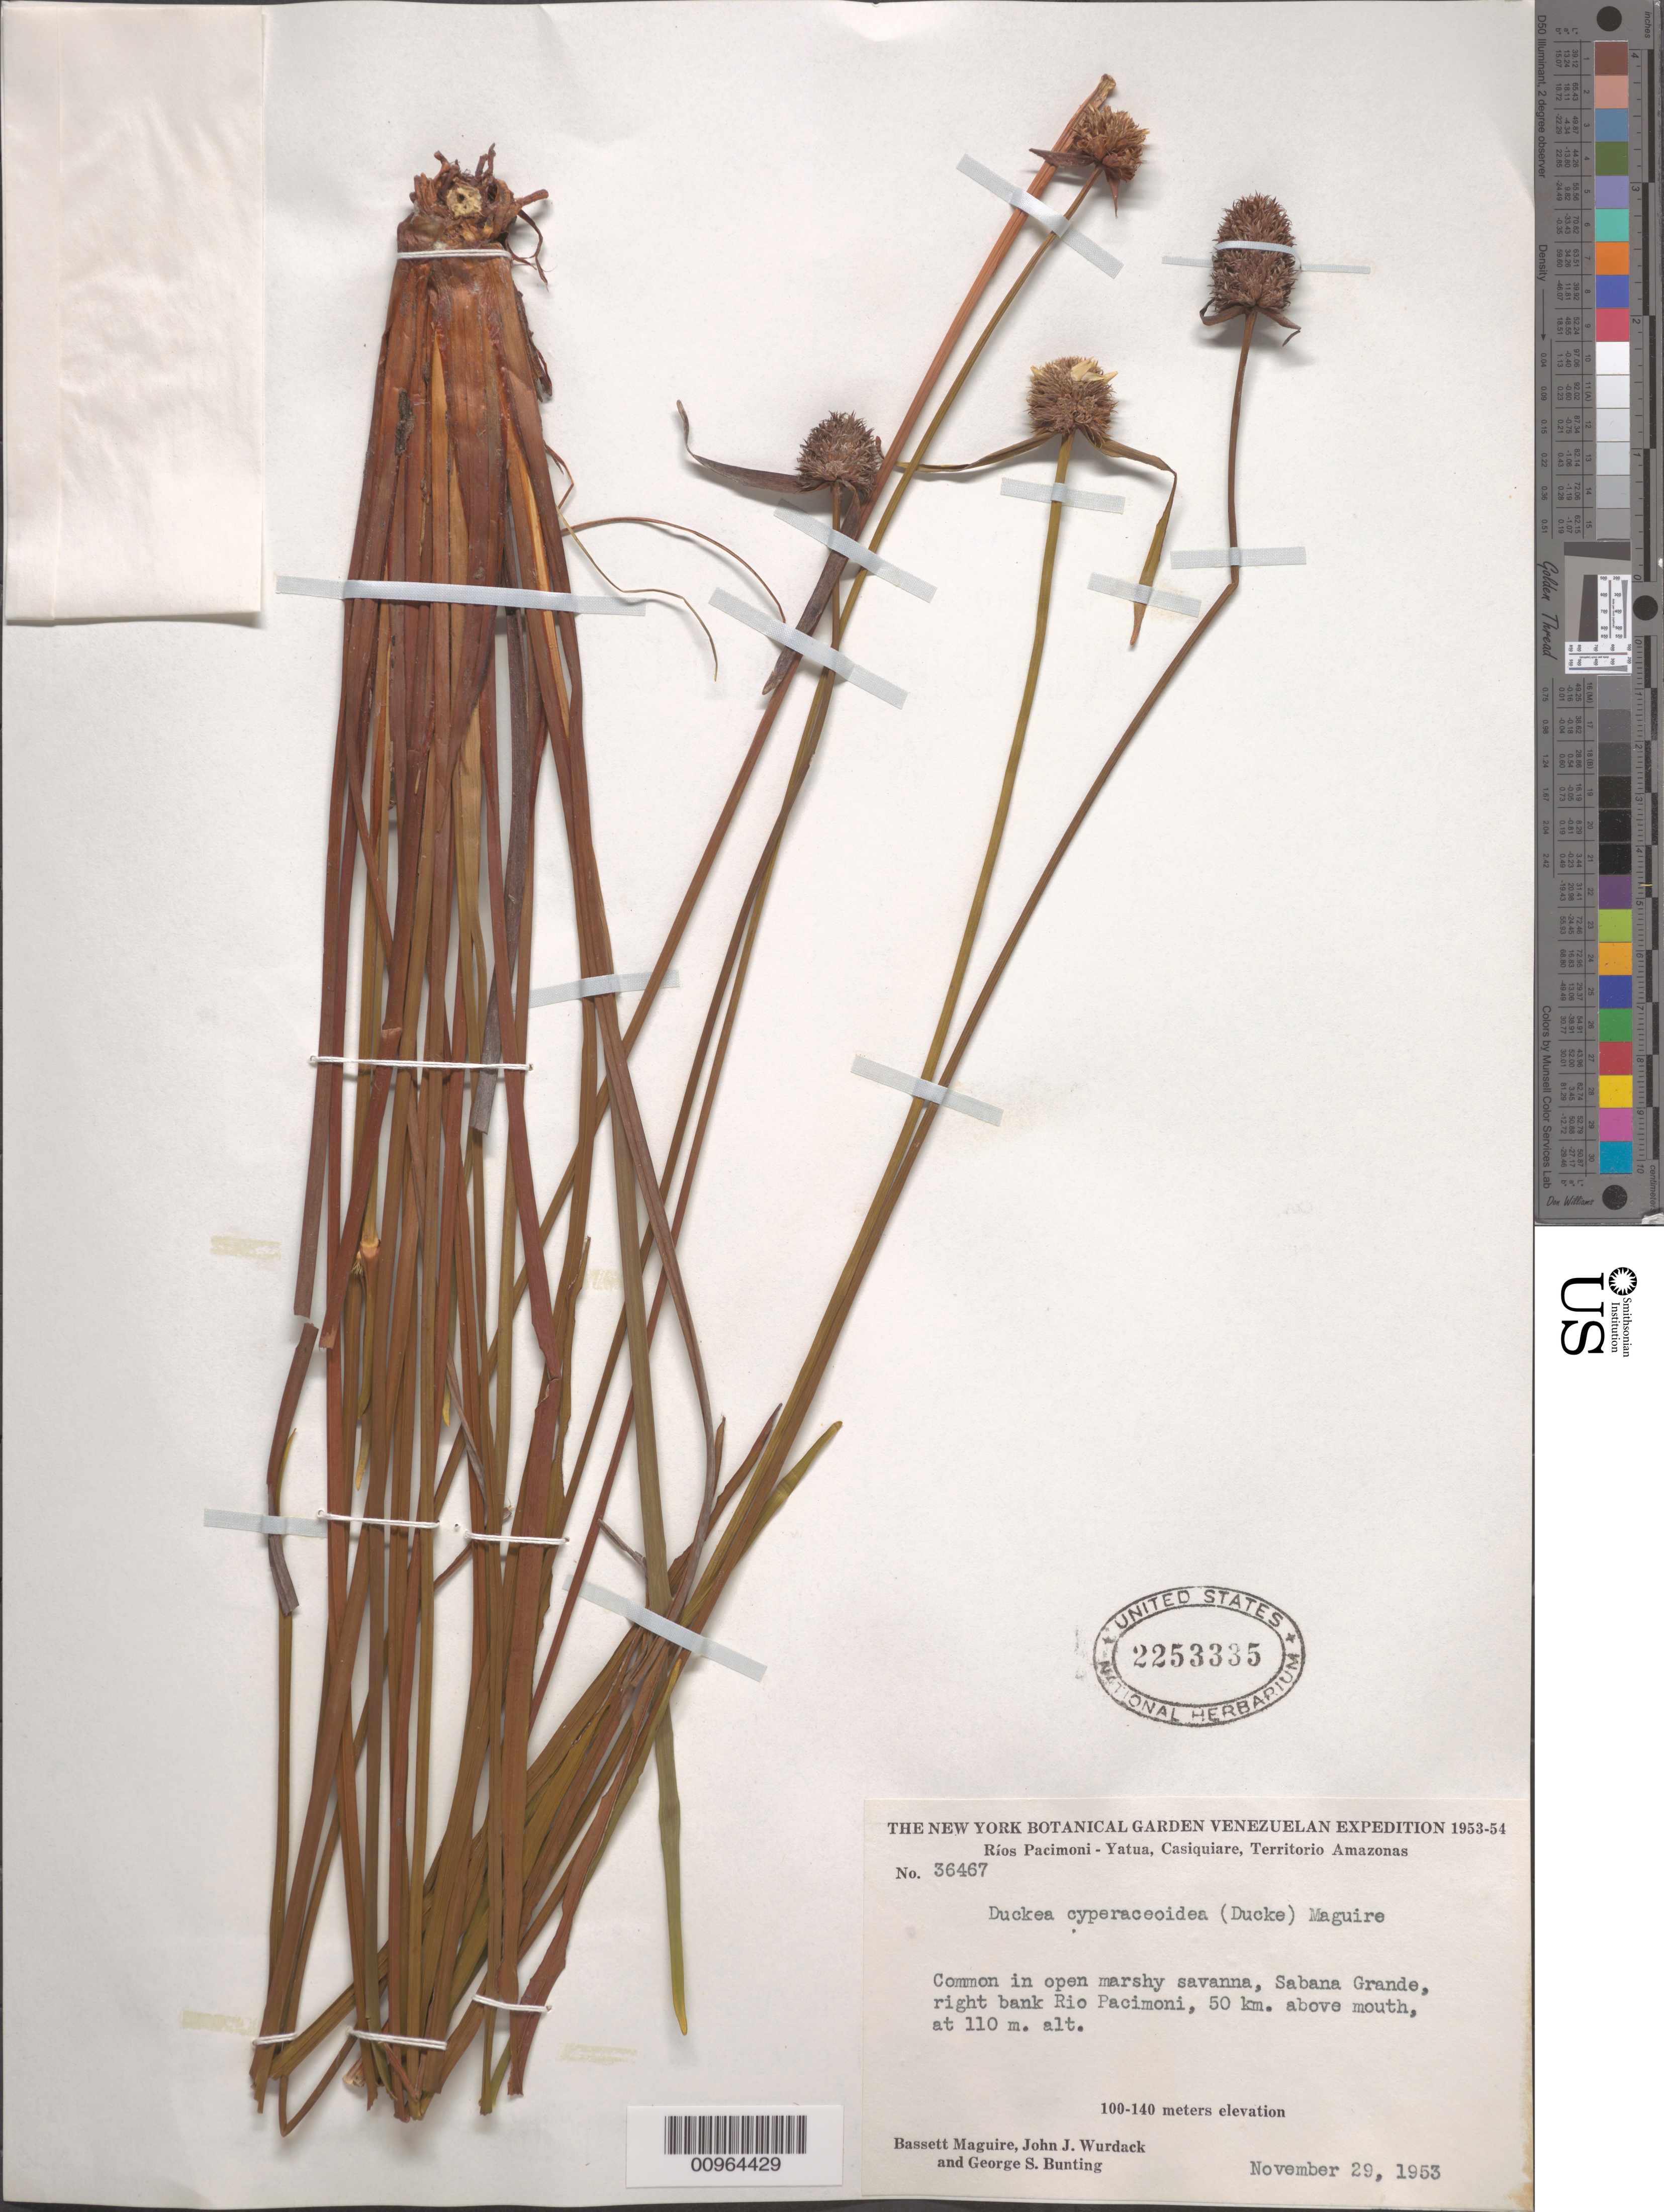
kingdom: Plantae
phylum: Tracheophyta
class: Liliopsida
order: Poales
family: Rapateaceae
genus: Duckea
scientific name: Duckea cyperaceoidea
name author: (Ducke) Maguire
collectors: B. Maguire, J. J. Wurdack & G. S. Bunting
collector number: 36467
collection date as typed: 29-Nov-53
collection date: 1953-11-29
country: Venezuela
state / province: Amazonas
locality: Sabano Grande, right bank Rio Pacimoni 50 km above mouth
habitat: Open marshy savanna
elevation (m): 110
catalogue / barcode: US 2253335